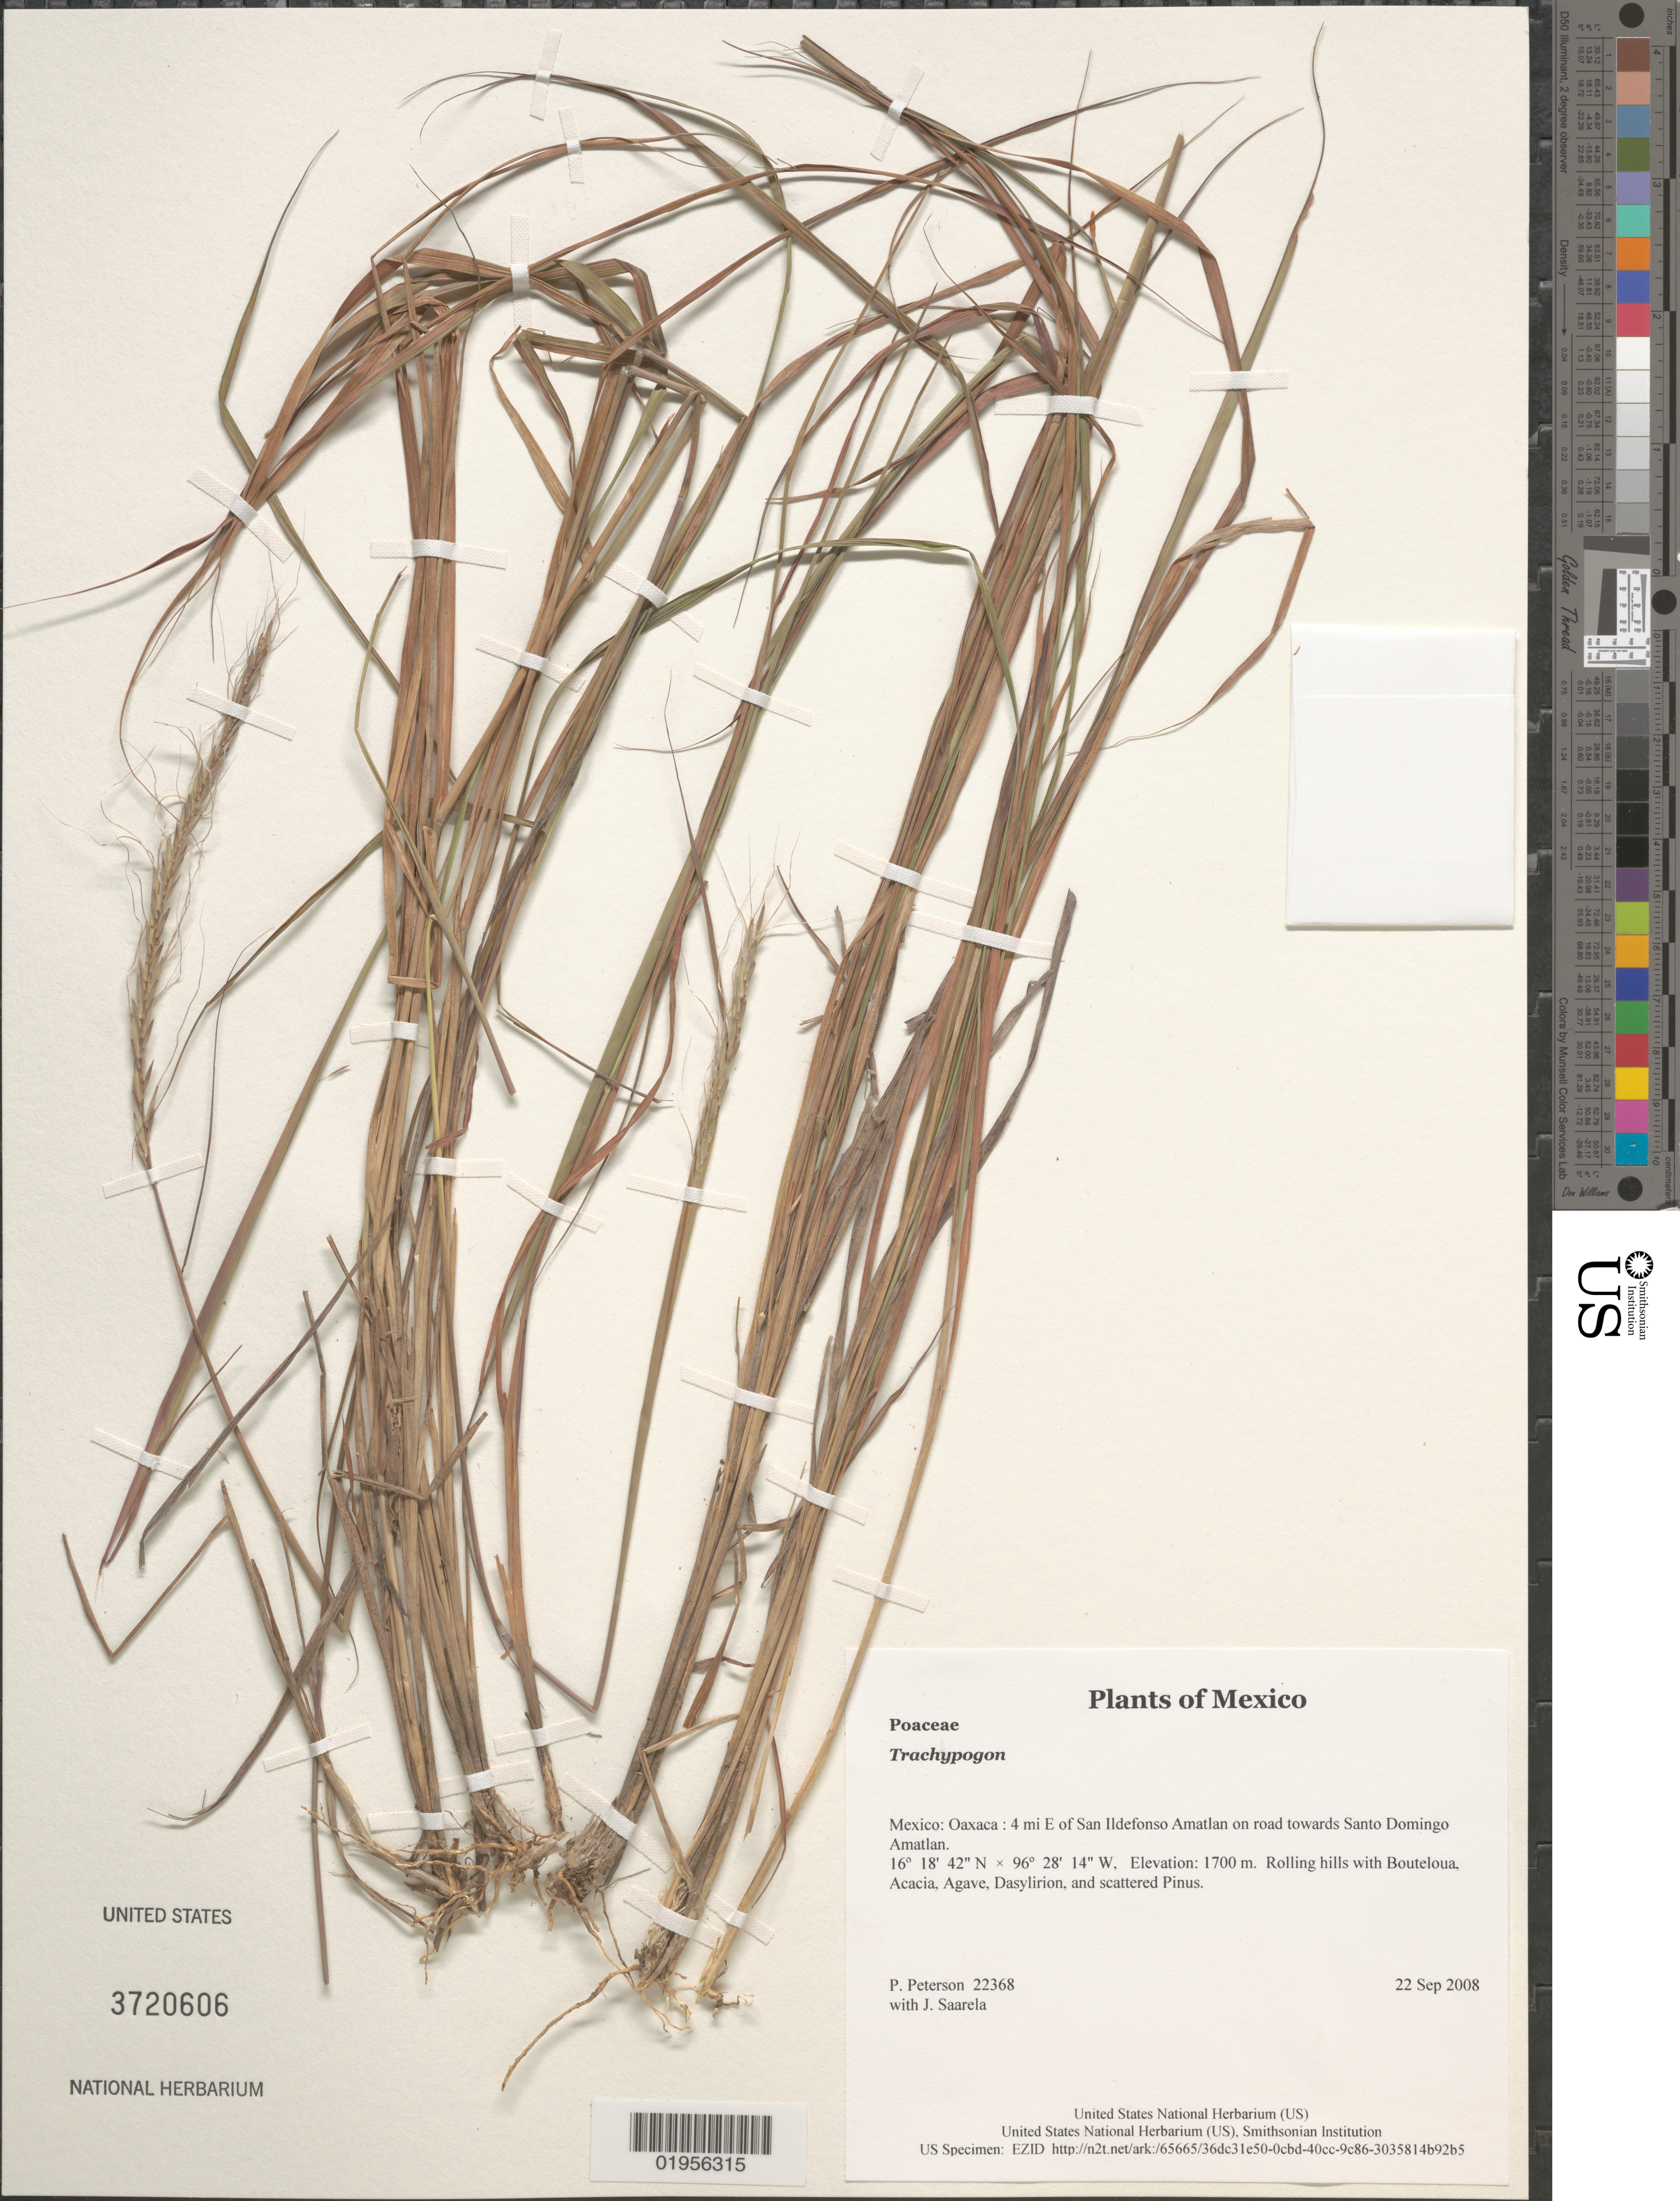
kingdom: Plantae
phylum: Tracheophyta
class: Liliopsida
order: Poales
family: Poaceae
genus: Trachypogon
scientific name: Trachypogon sp.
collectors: P. M. Peterson & J. Saarela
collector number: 22368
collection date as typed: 22 Sep 2008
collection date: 2008-09-22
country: Mexico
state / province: Oaxaca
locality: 4 mi E of San Ildefonso Amatlan on road towards Santo Domingo Amatlan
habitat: Rolling hills with Bouteloua, Acacia, Agave, Dasylirion, and scattered Pinus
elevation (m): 1700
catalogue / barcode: US 3720606